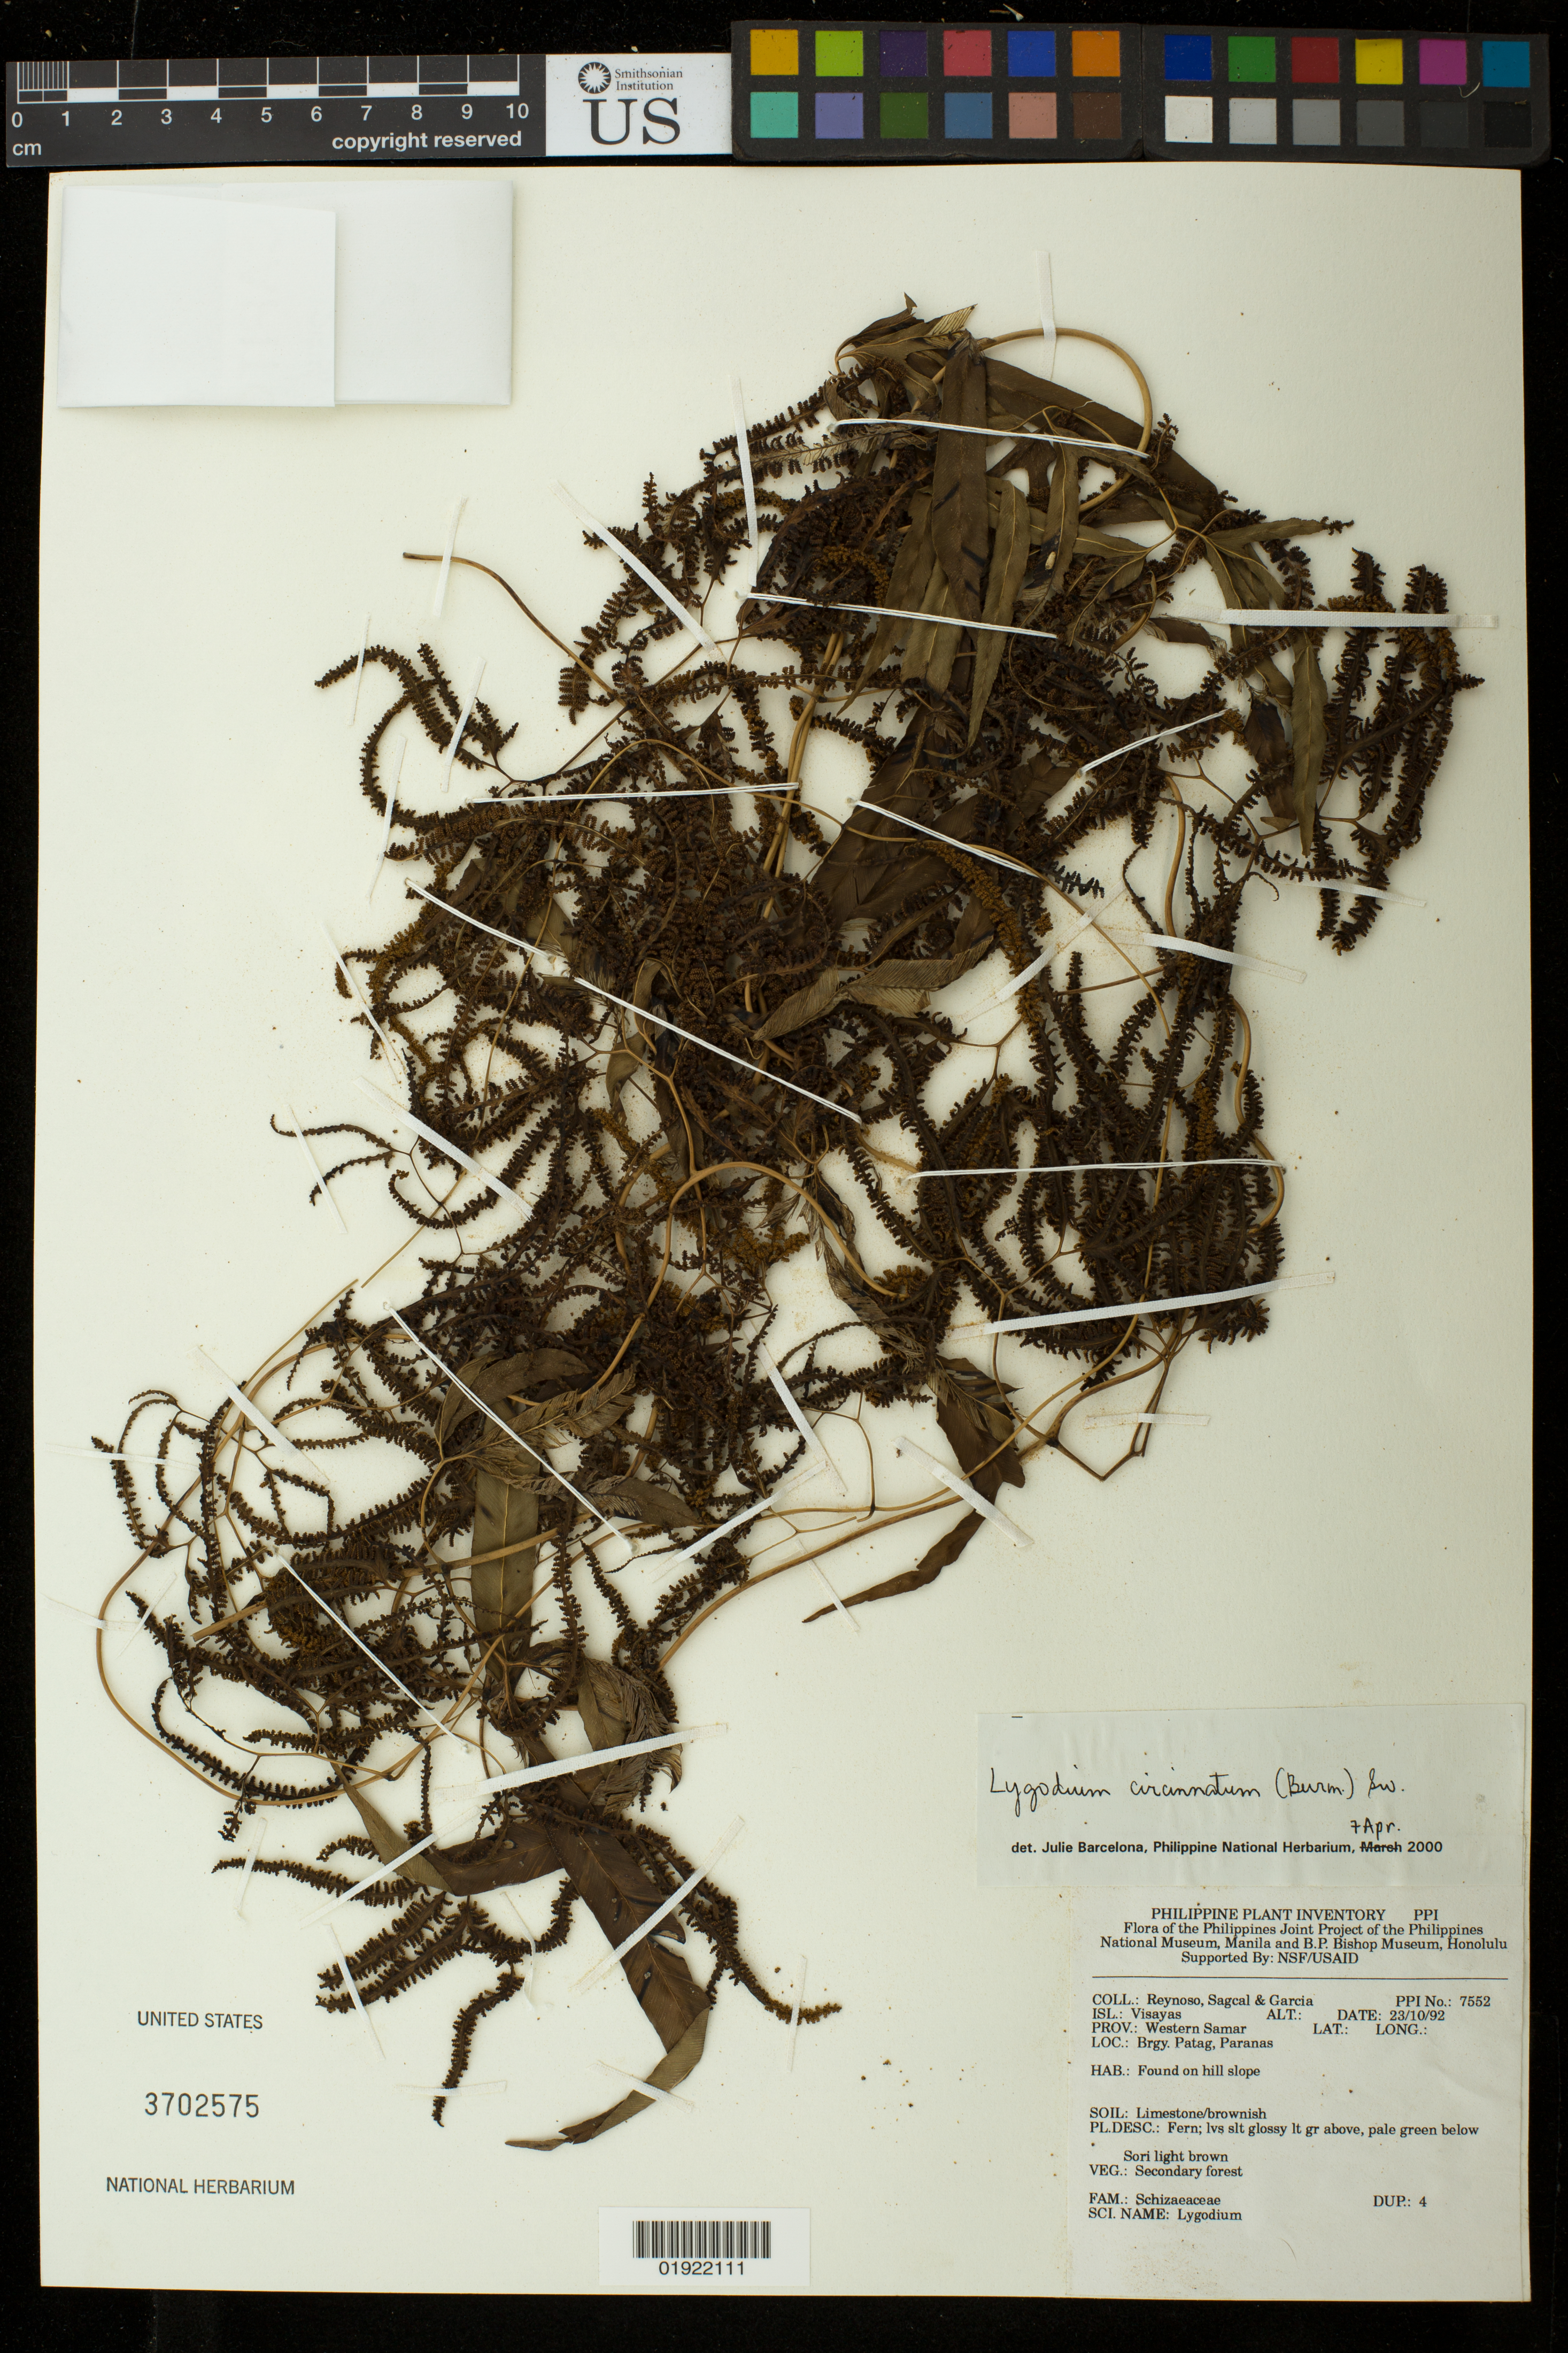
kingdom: Plantae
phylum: Tracheophyta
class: Polypodiopsida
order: Schizaeales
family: Lygodiaceae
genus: Lygodium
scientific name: Lygodium circinnatum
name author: (Burm.) Sw.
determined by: Barcelona, Julie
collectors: E. Reynoso, E. Sagcal & H. Garcia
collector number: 7552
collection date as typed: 23/10/92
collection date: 1992-10-23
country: Philippines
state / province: Eastern Visayas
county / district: Western Samar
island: Visayas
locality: Brgy. Patag, Paranas, found on hill slope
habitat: soil: limestone/brownish, secondary forest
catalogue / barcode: US 3702575